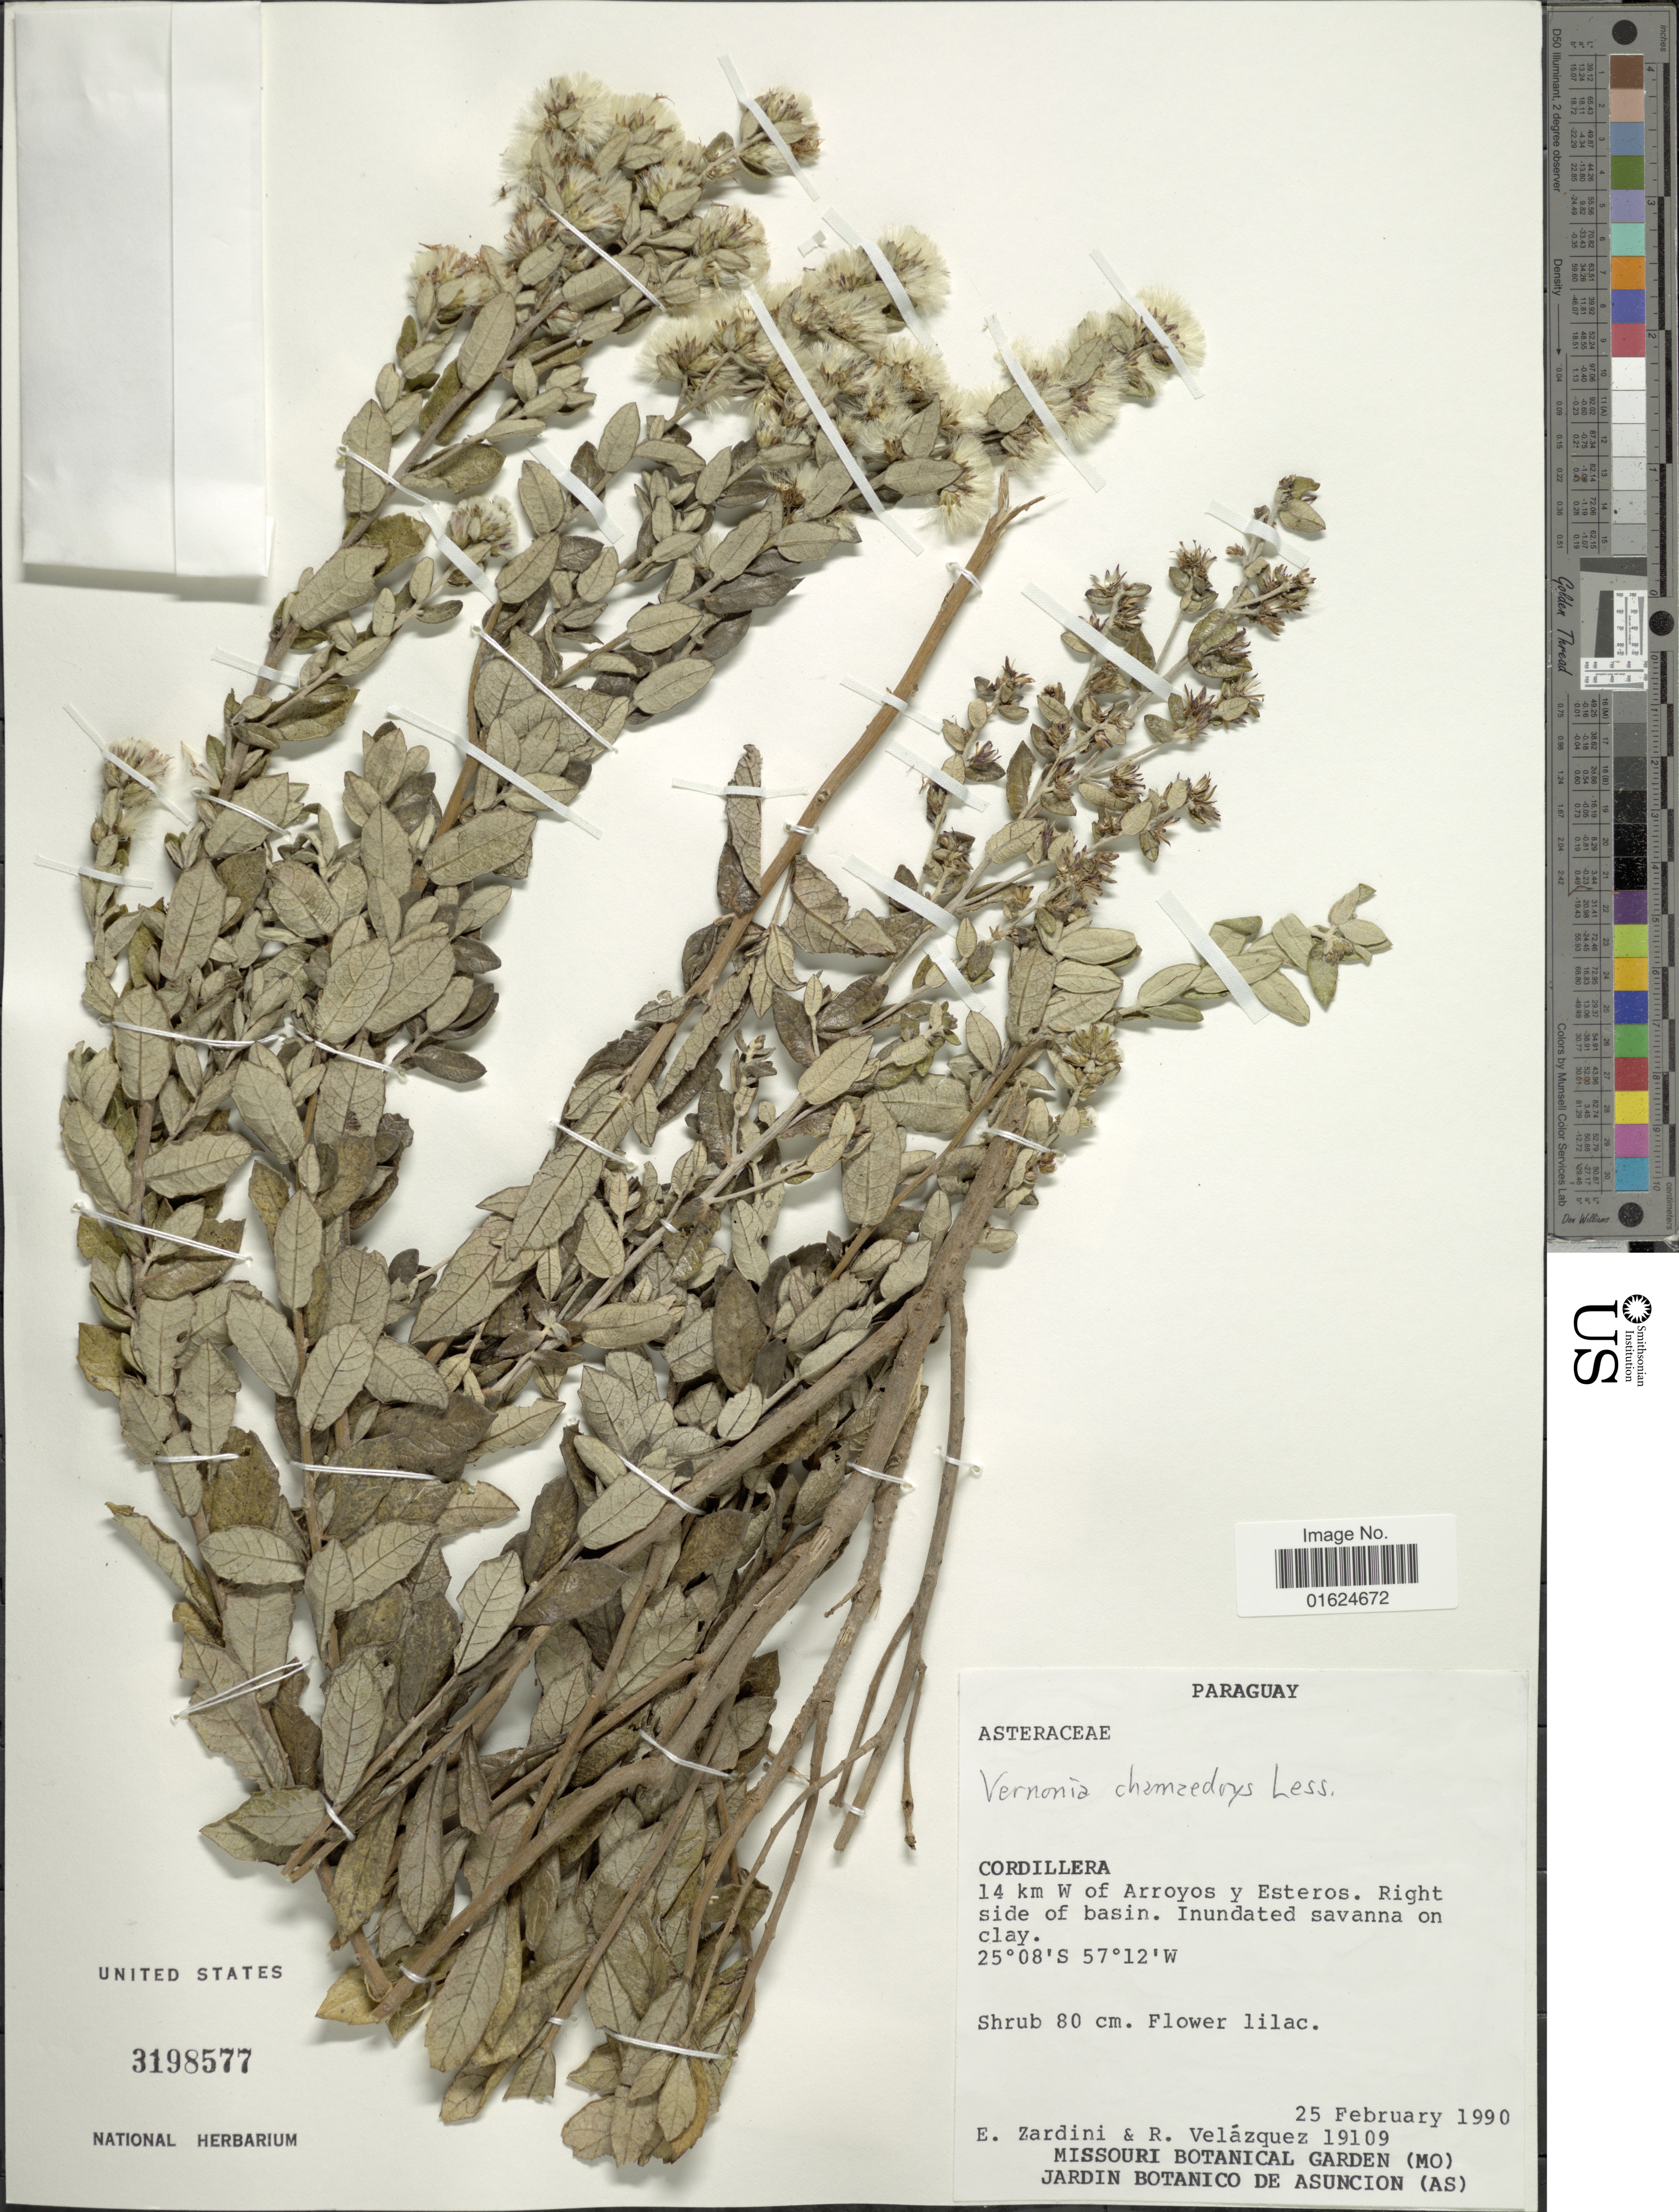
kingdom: Plantae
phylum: Tracheophyta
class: Magnoliopsida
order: Asterales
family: Asteraceae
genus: Vernonanthura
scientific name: Vernonanthura chamaedrys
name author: (Less.) H. Rob.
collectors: E. M. Zardini & R. Velázquez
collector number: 19109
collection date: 1990-02-25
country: Paraguay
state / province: Cordillera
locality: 14 km W of Arroyos y Esteros. Right side of basin. Inundated savanna om clay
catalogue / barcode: US 3198577